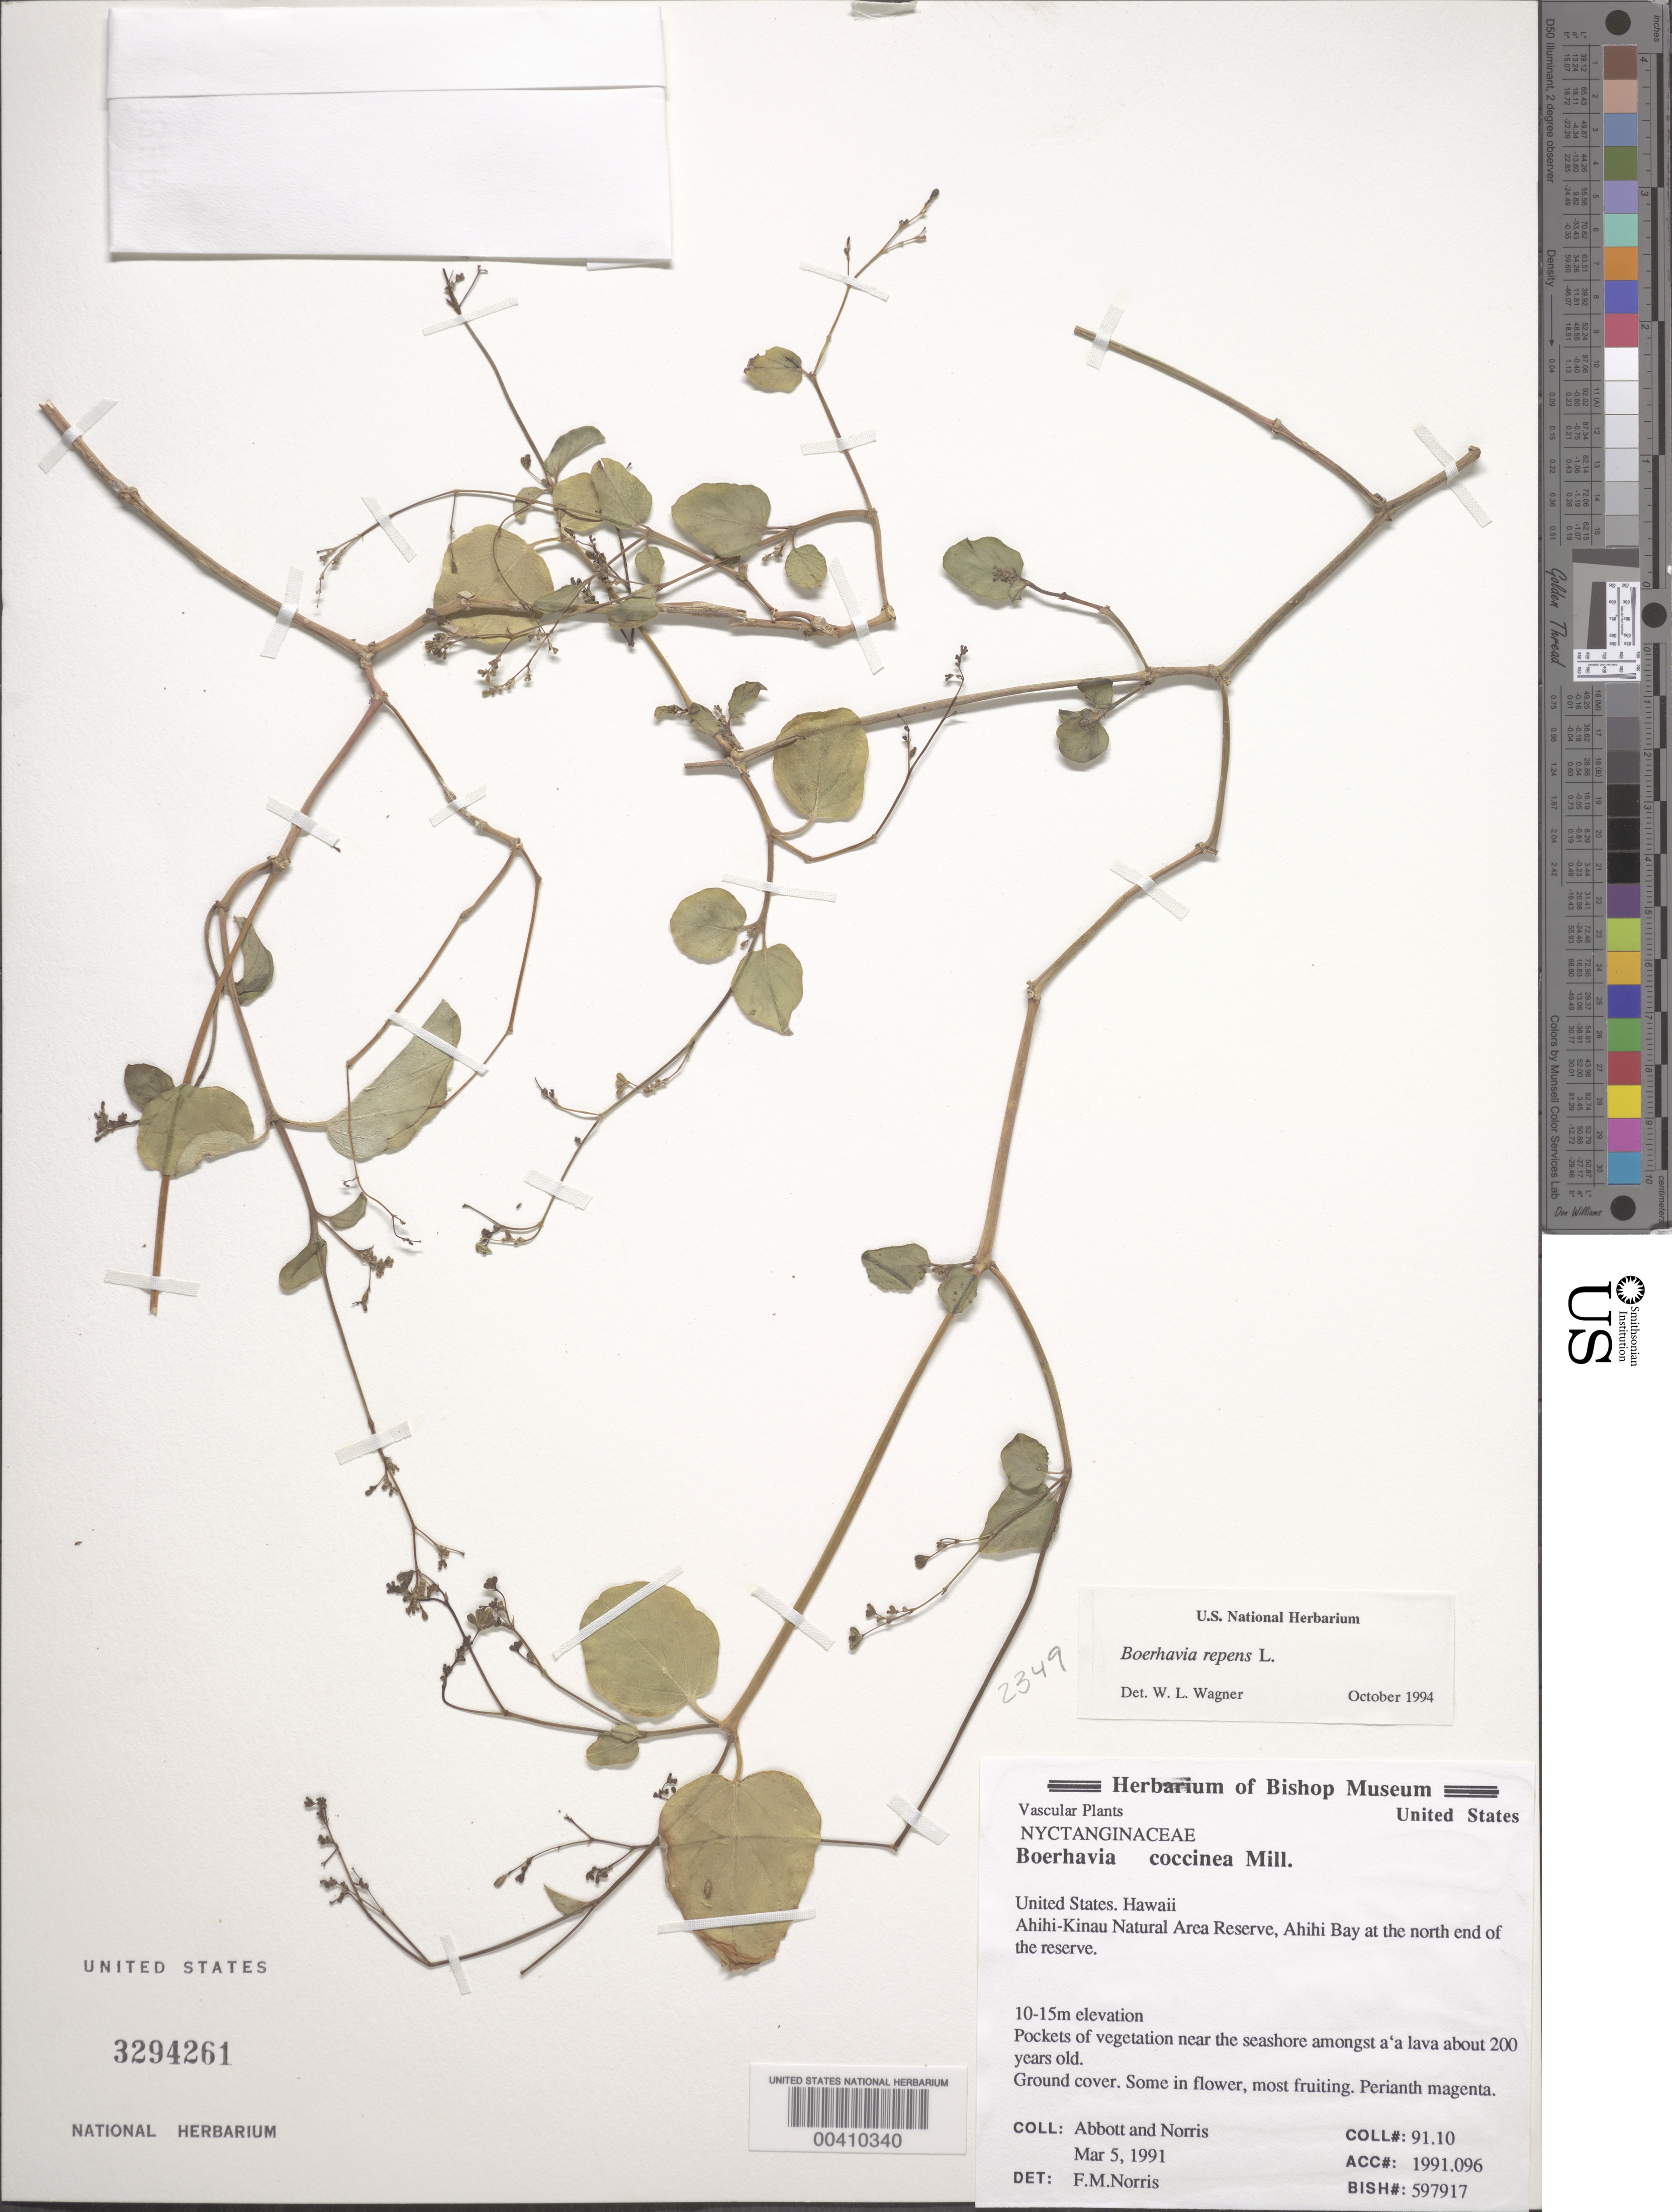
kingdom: Plantae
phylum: Tracheophyta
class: Magnoliopsida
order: Caryophyllales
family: Nyctaginaceae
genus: Boerhavia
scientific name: Boerhavia repens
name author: L.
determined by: Wagner, W. L., (BOT), Smithsonian Institution - National Museum of Natural History (UNITED STATES)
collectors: -- Abbott & J. N. Norris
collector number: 91.10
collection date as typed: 5 Mar 1991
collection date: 1991-03-05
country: United States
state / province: Hawaii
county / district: Honolulu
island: Oahu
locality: Ahihi-Kinau Natural Area Reserve, Ahihi Bay at the N end of the reserve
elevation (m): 10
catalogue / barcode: US 3294261